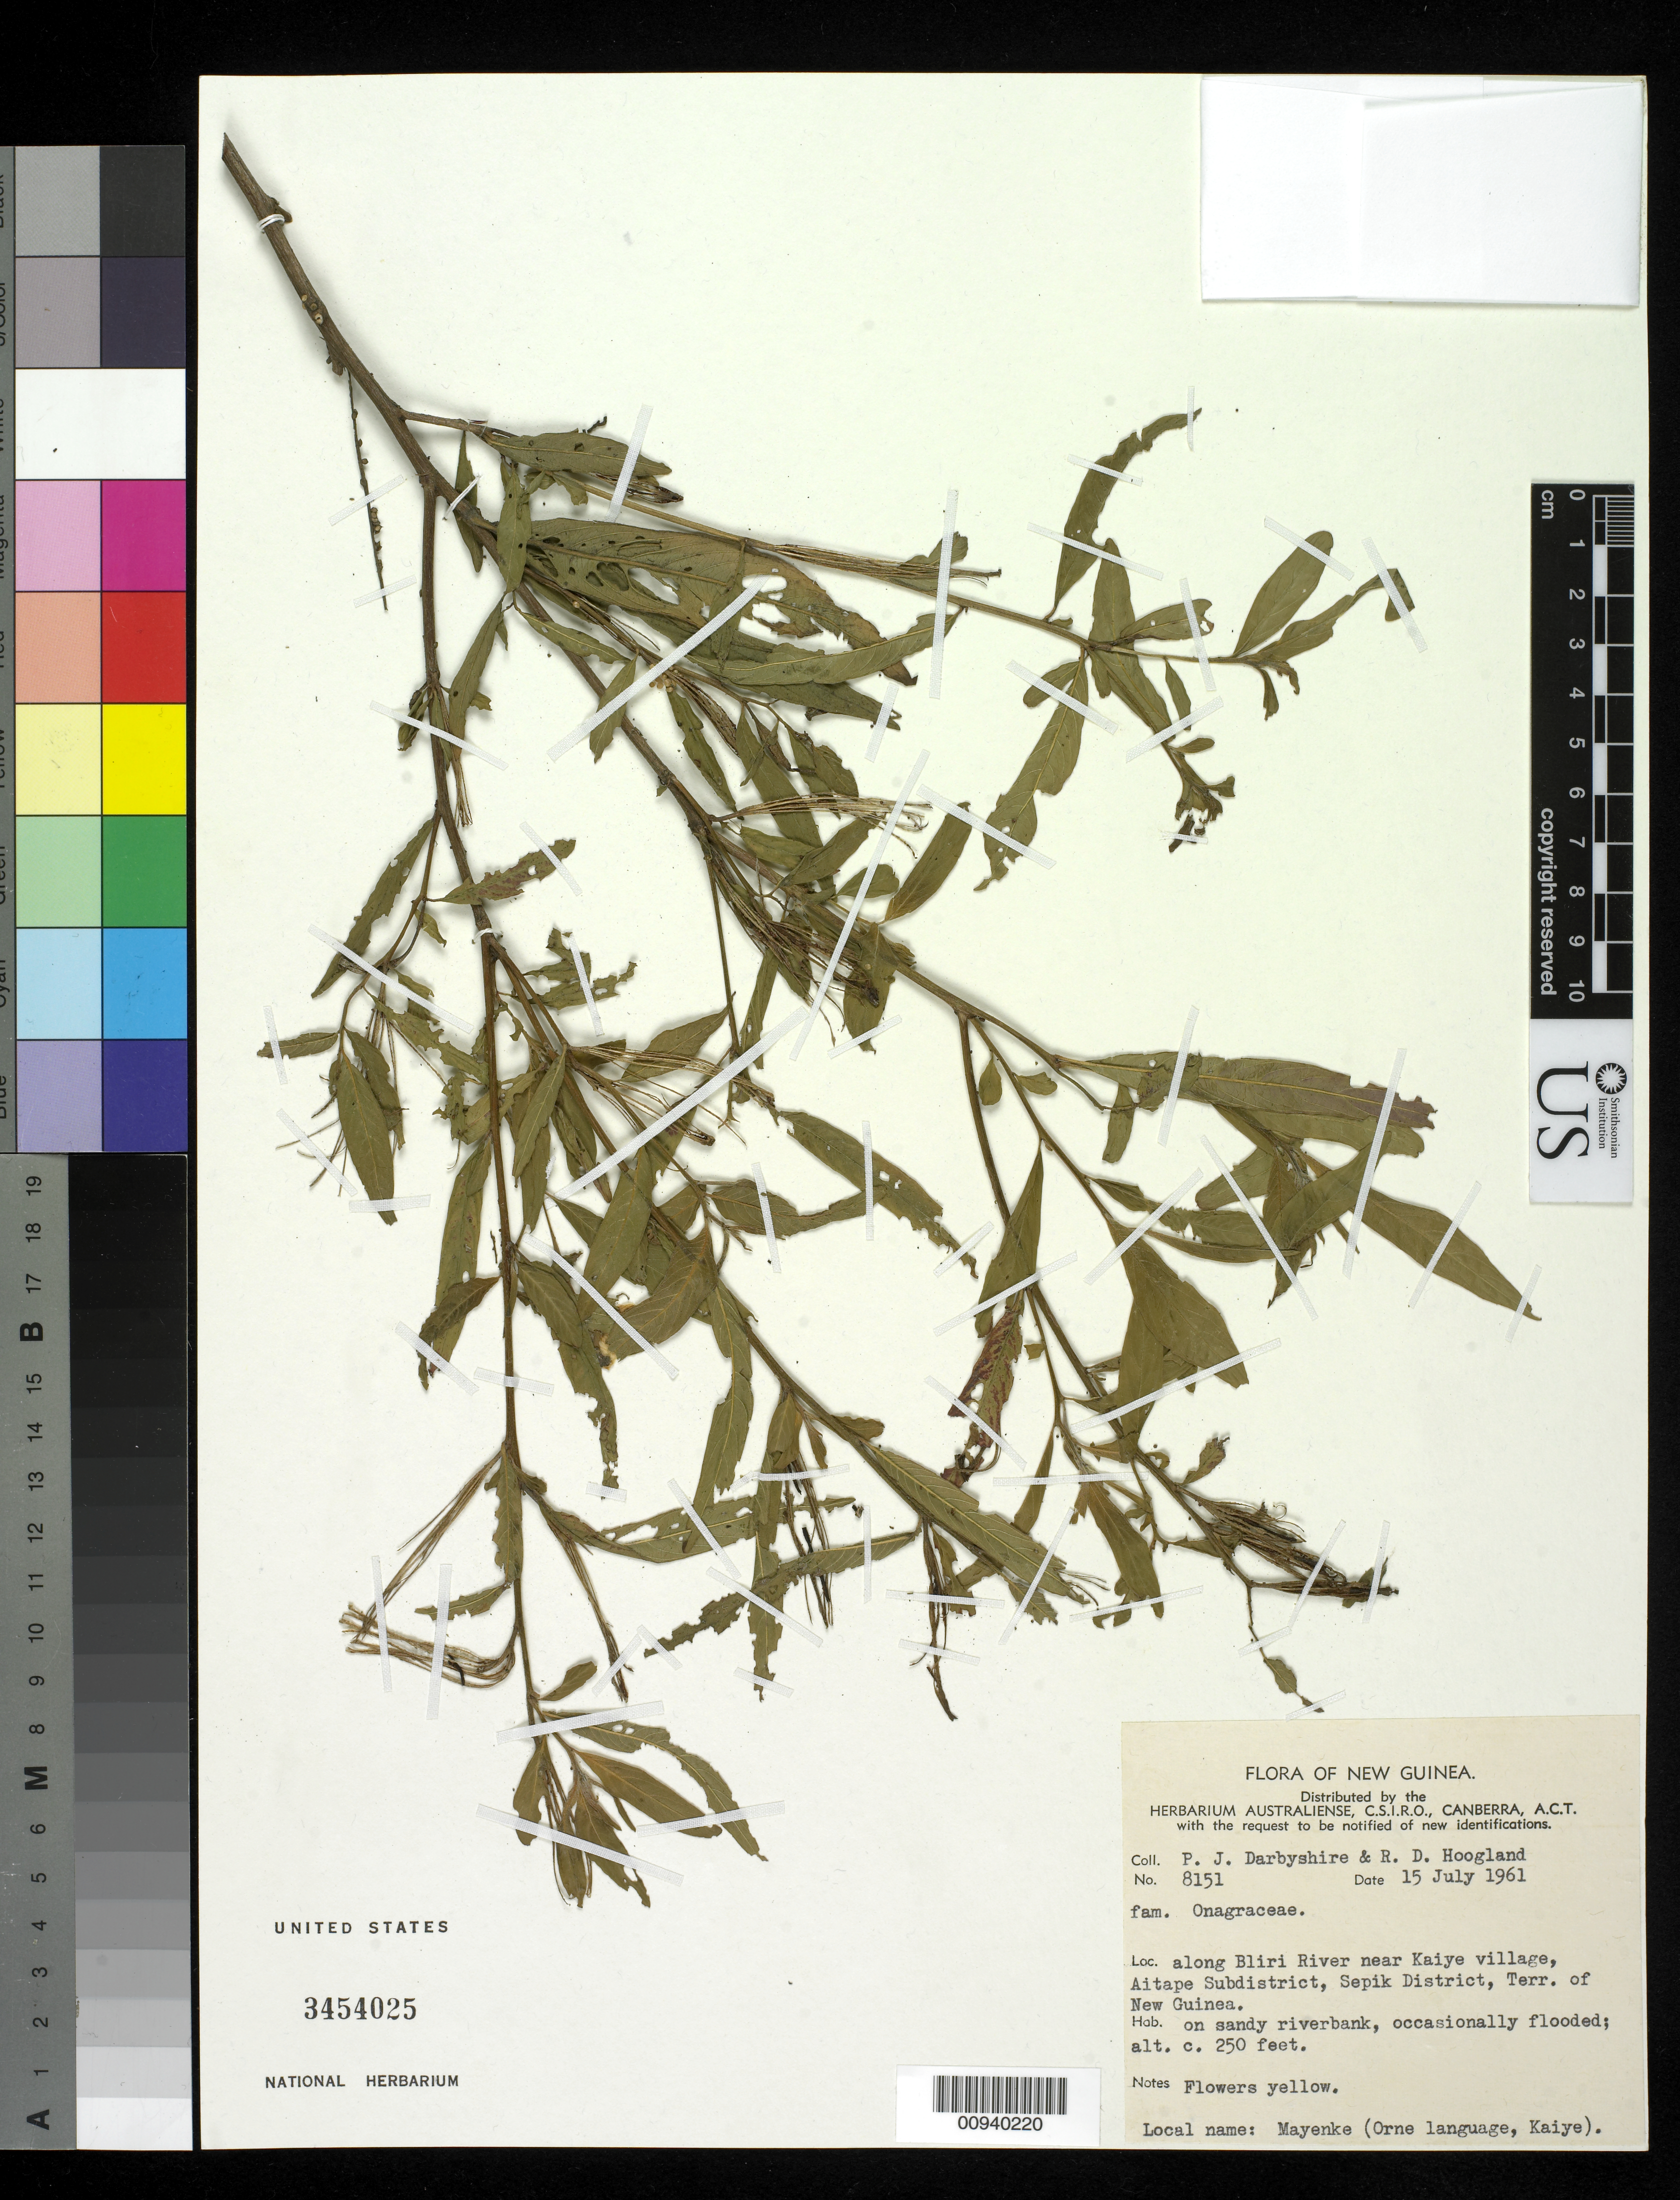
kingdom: Plantae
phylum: Tracheophyta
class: Magnoliopsida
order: Myrtales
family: Onagraceae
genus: Ludwigia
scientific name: Ludwigia sp.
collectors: P. Darbyshire & R. D. Hoogland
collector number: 8151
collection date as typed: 15 Jul 1961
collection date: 1961-07-15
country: Papua New Guinea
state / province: Sandaun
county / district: Aitape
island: New Guinea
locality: Along Bliri River near Kaiye village, Aitape Subdistrict.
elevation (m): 76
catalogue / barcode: US 3454025